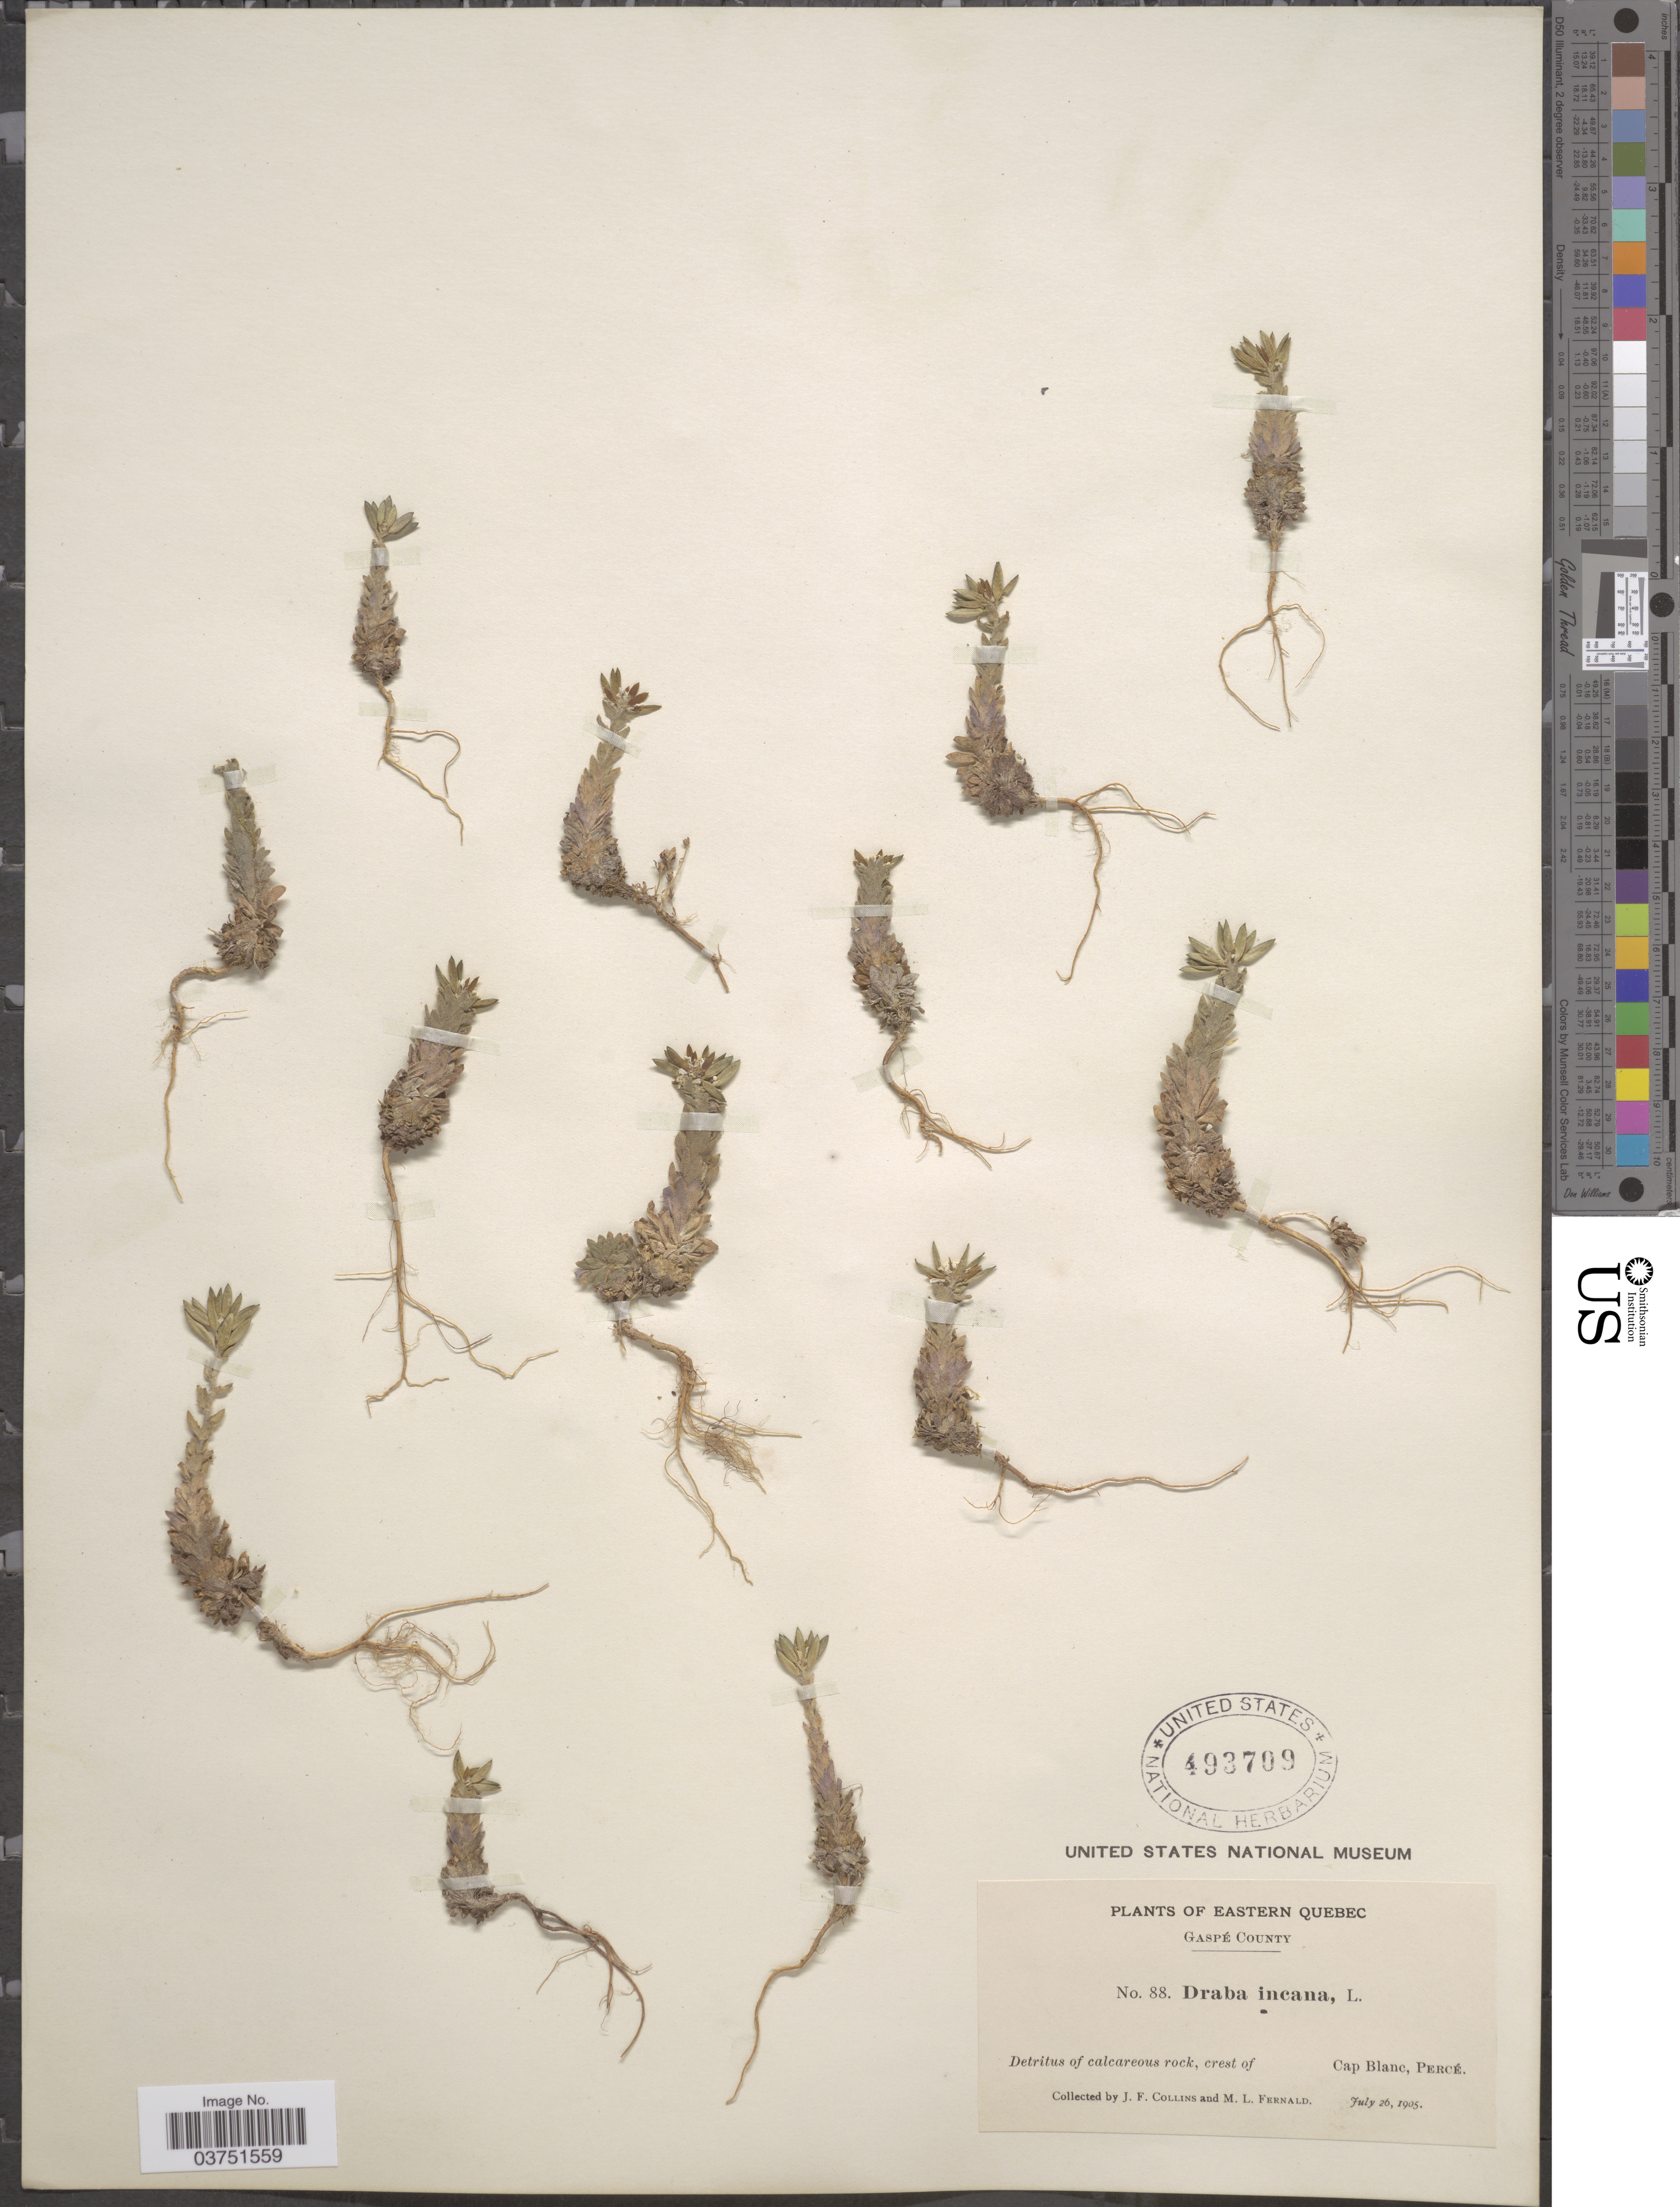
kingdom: Plantae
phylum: Tracheophyta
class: Magnoliopsida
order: Brassicales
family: Brassicaceae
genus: Draba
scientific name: Draba incana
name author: L.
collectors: J. Collins & M. L. Fernald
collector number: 88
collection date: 1905-07-26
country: Canada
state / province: Quebec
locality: Eastern Quebec. Gaspé County. Detritus of calcareous rock, crest of Cap Blanc, Percé.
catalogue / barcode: US 493709